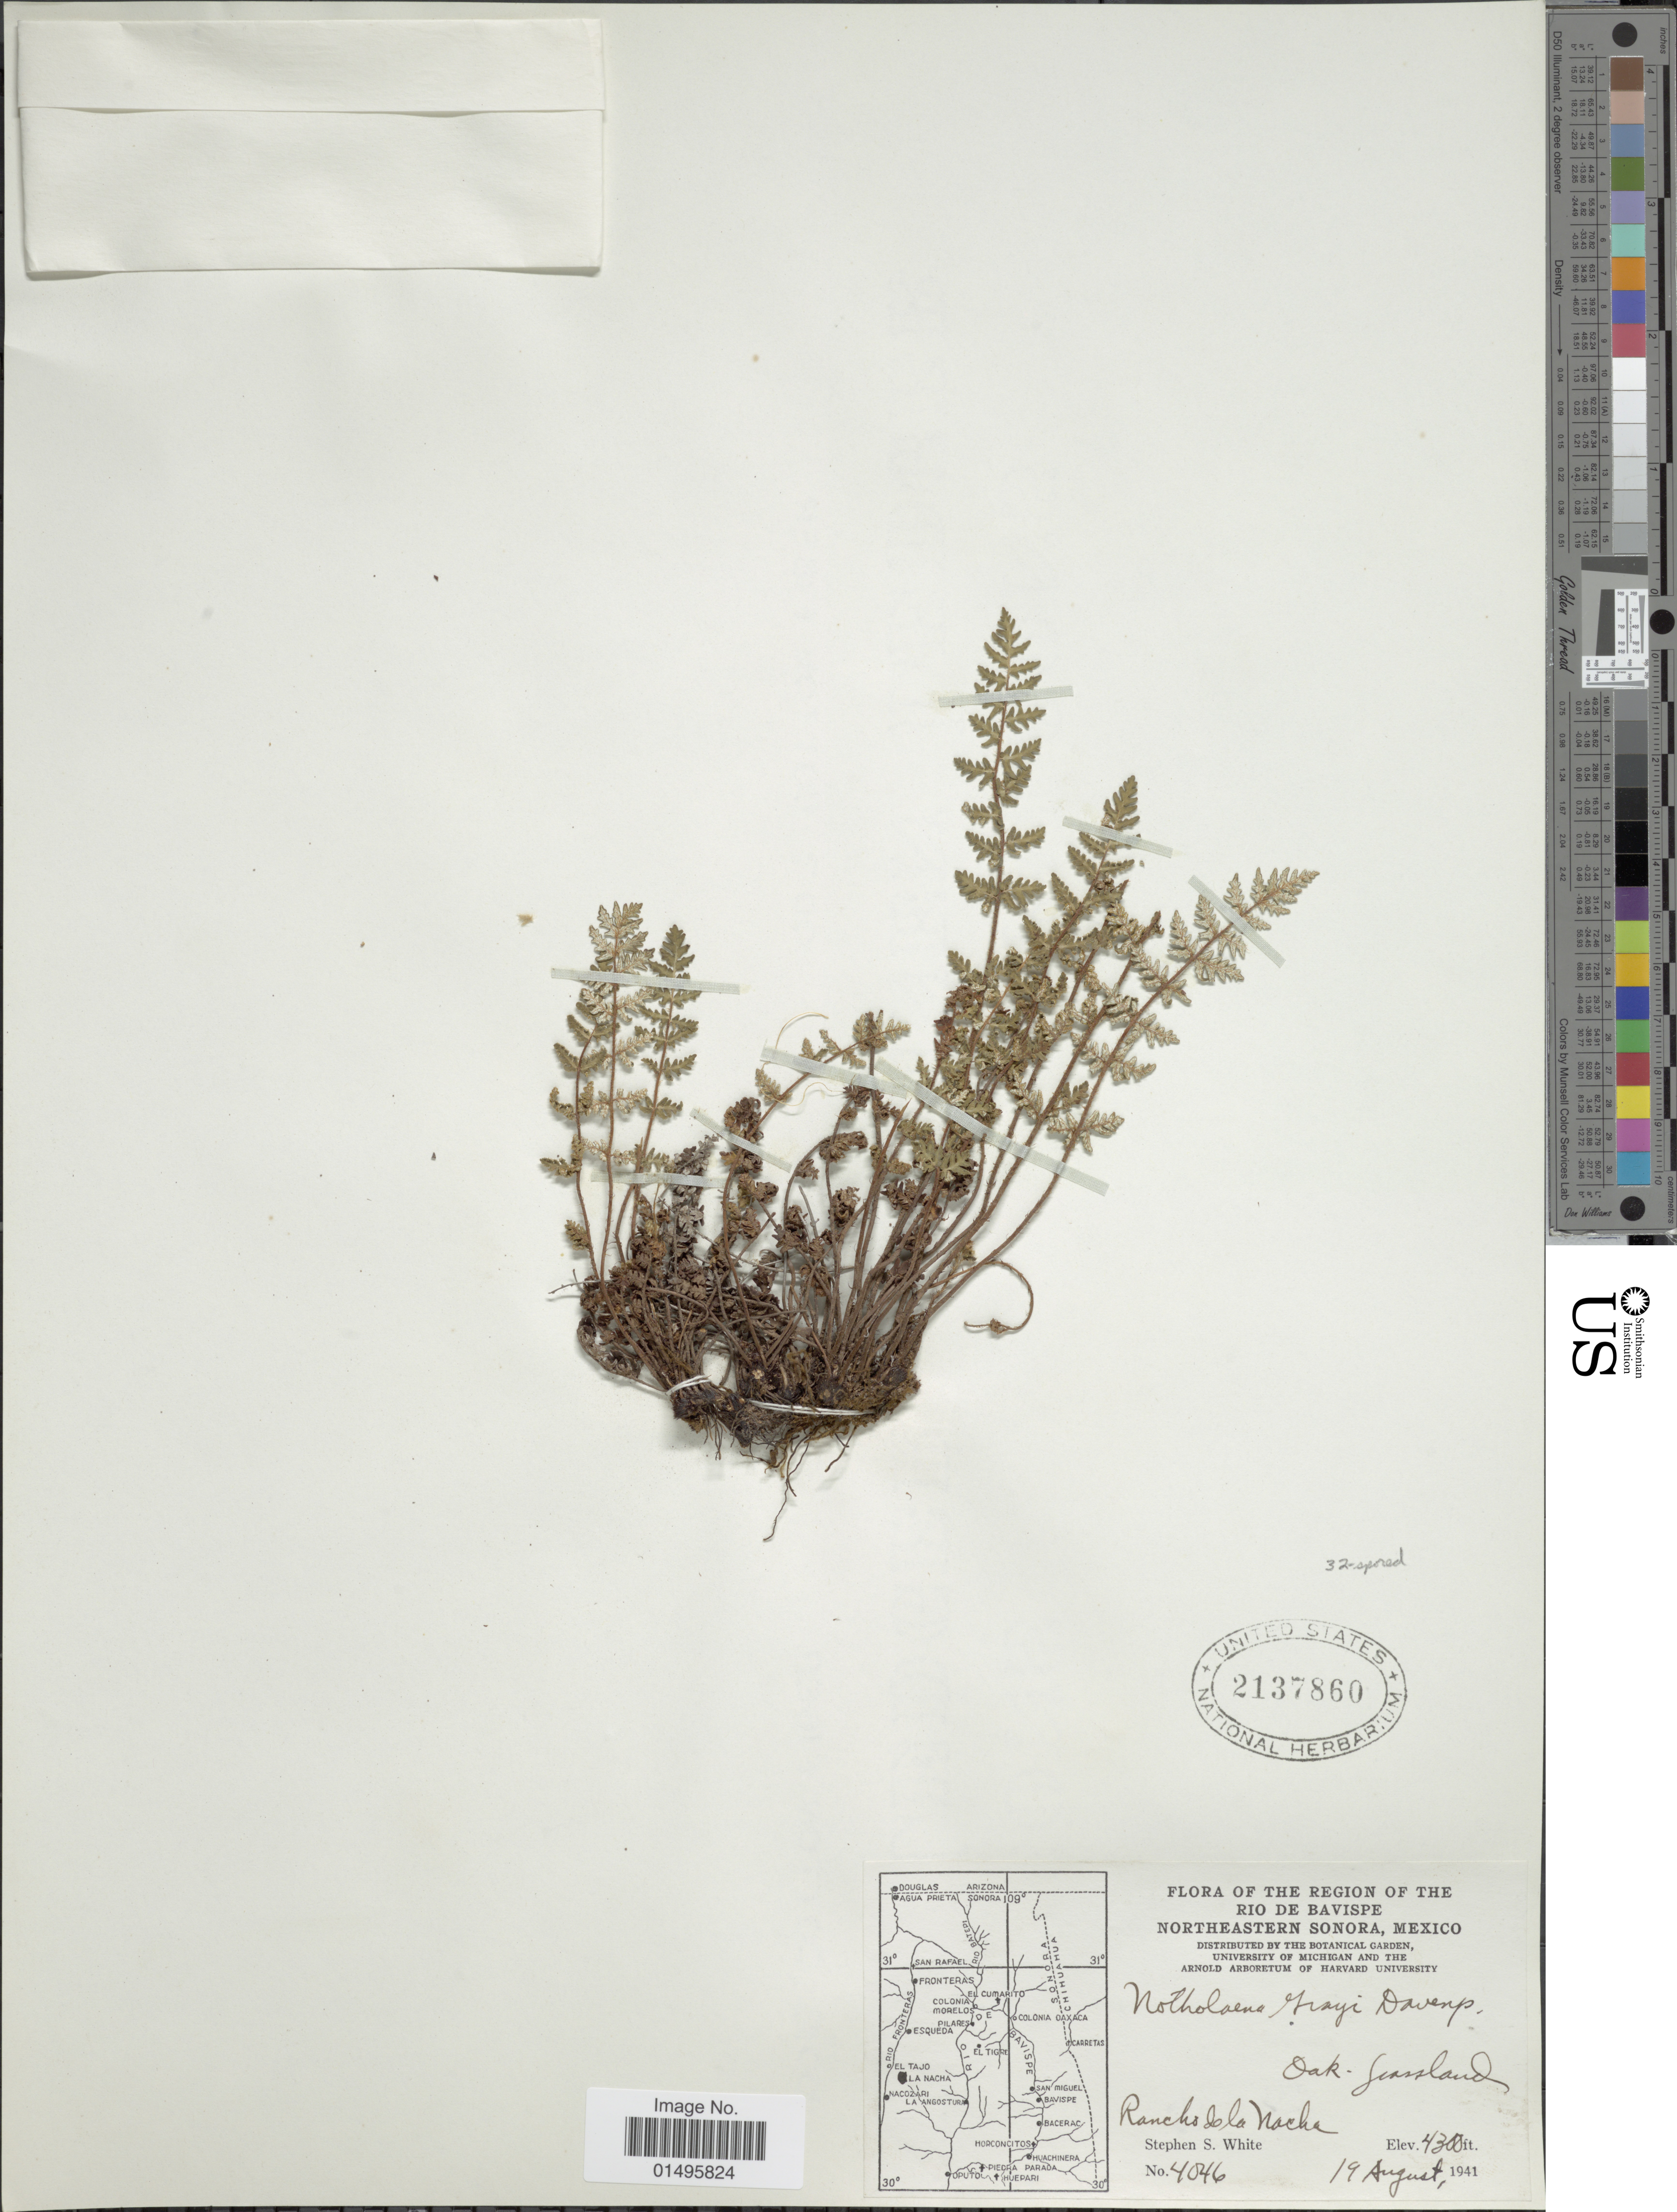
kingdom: Plantae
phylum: Tracheophyta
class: Polypodiopsida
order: Polypodiales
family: Pteridaceae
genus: Notholaena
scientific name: Notholaena grayi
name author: Davenp.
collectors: S. S. White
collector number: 4046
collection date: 1941-08-19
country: Mexico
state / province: Sonora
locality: Mexico, region of the Rio de Bavispe, northeastern Sonora. Rancho do la Nacha.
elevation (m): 1311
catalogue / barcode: US 2137860